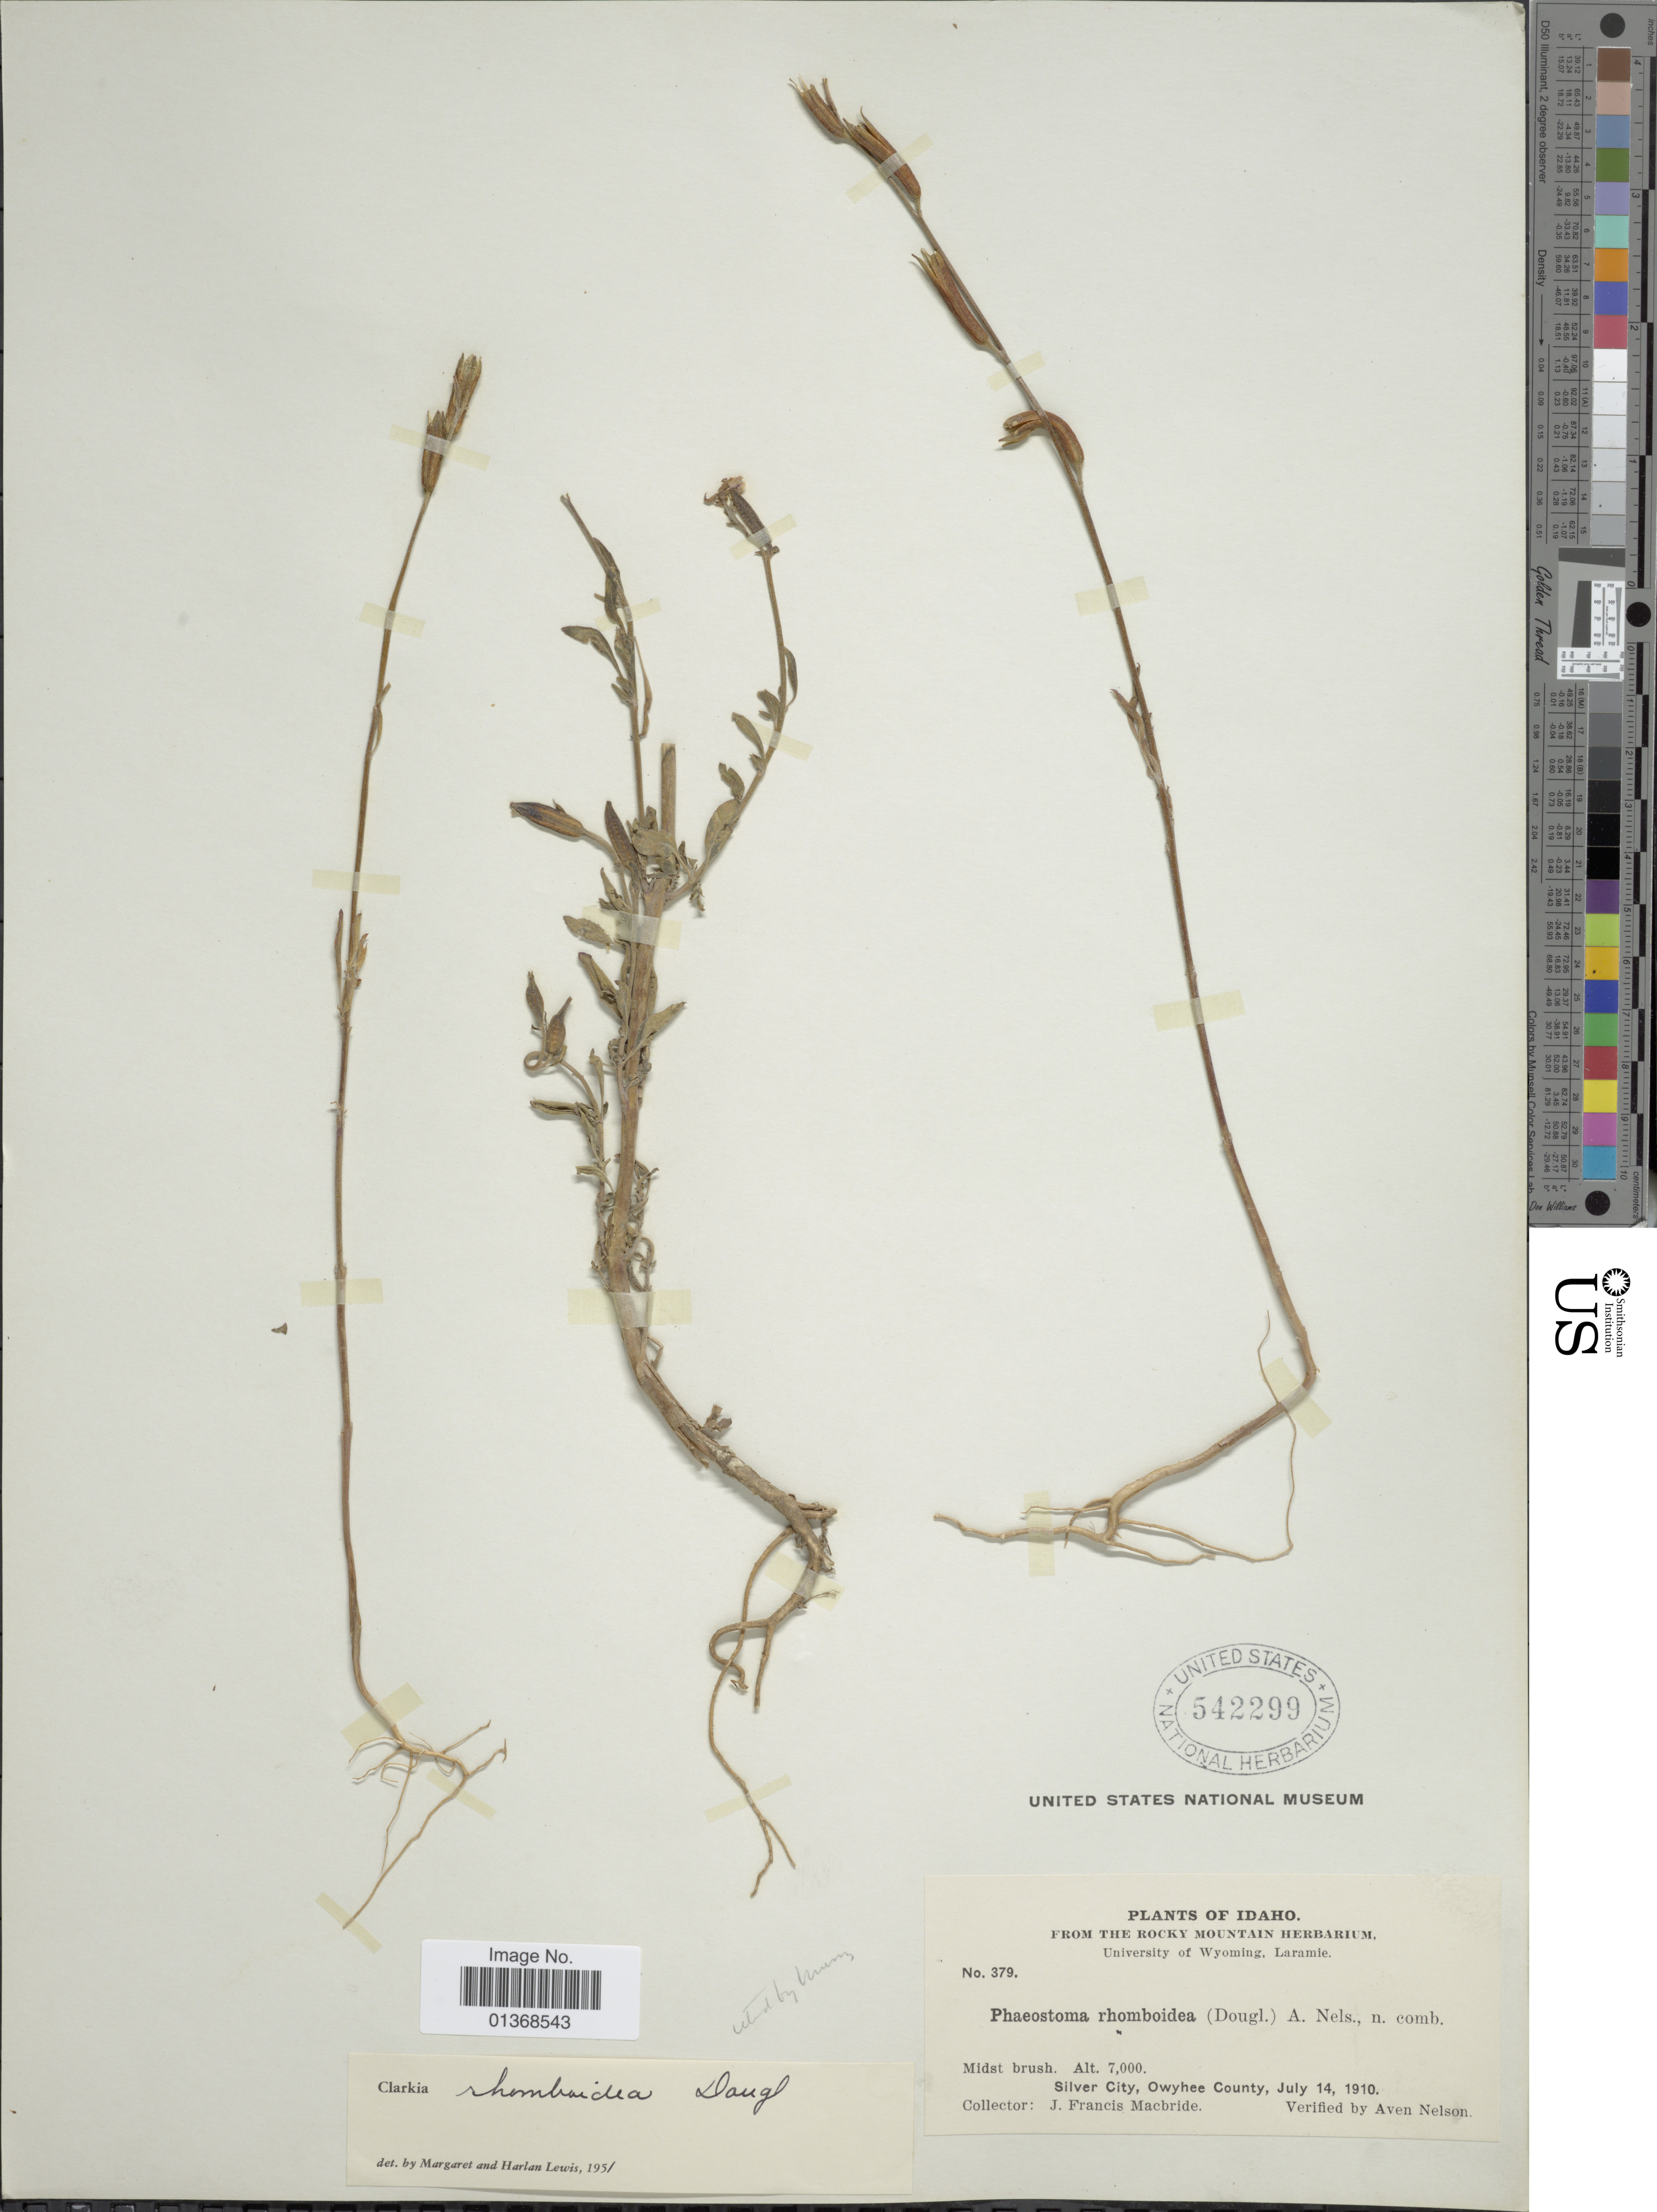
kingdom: Plantae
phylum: Tracheophyta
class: Magnoliopsida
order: Myrtales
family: Onagraceae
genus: Clarkia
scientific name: Clarkia rhomboidea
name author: Douglas ex Hook.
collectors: J. F. Macbride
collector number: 379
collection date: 1910-07-14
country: United States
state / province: Idaho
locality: Silver City, Owyhee County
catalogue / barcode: US 542299